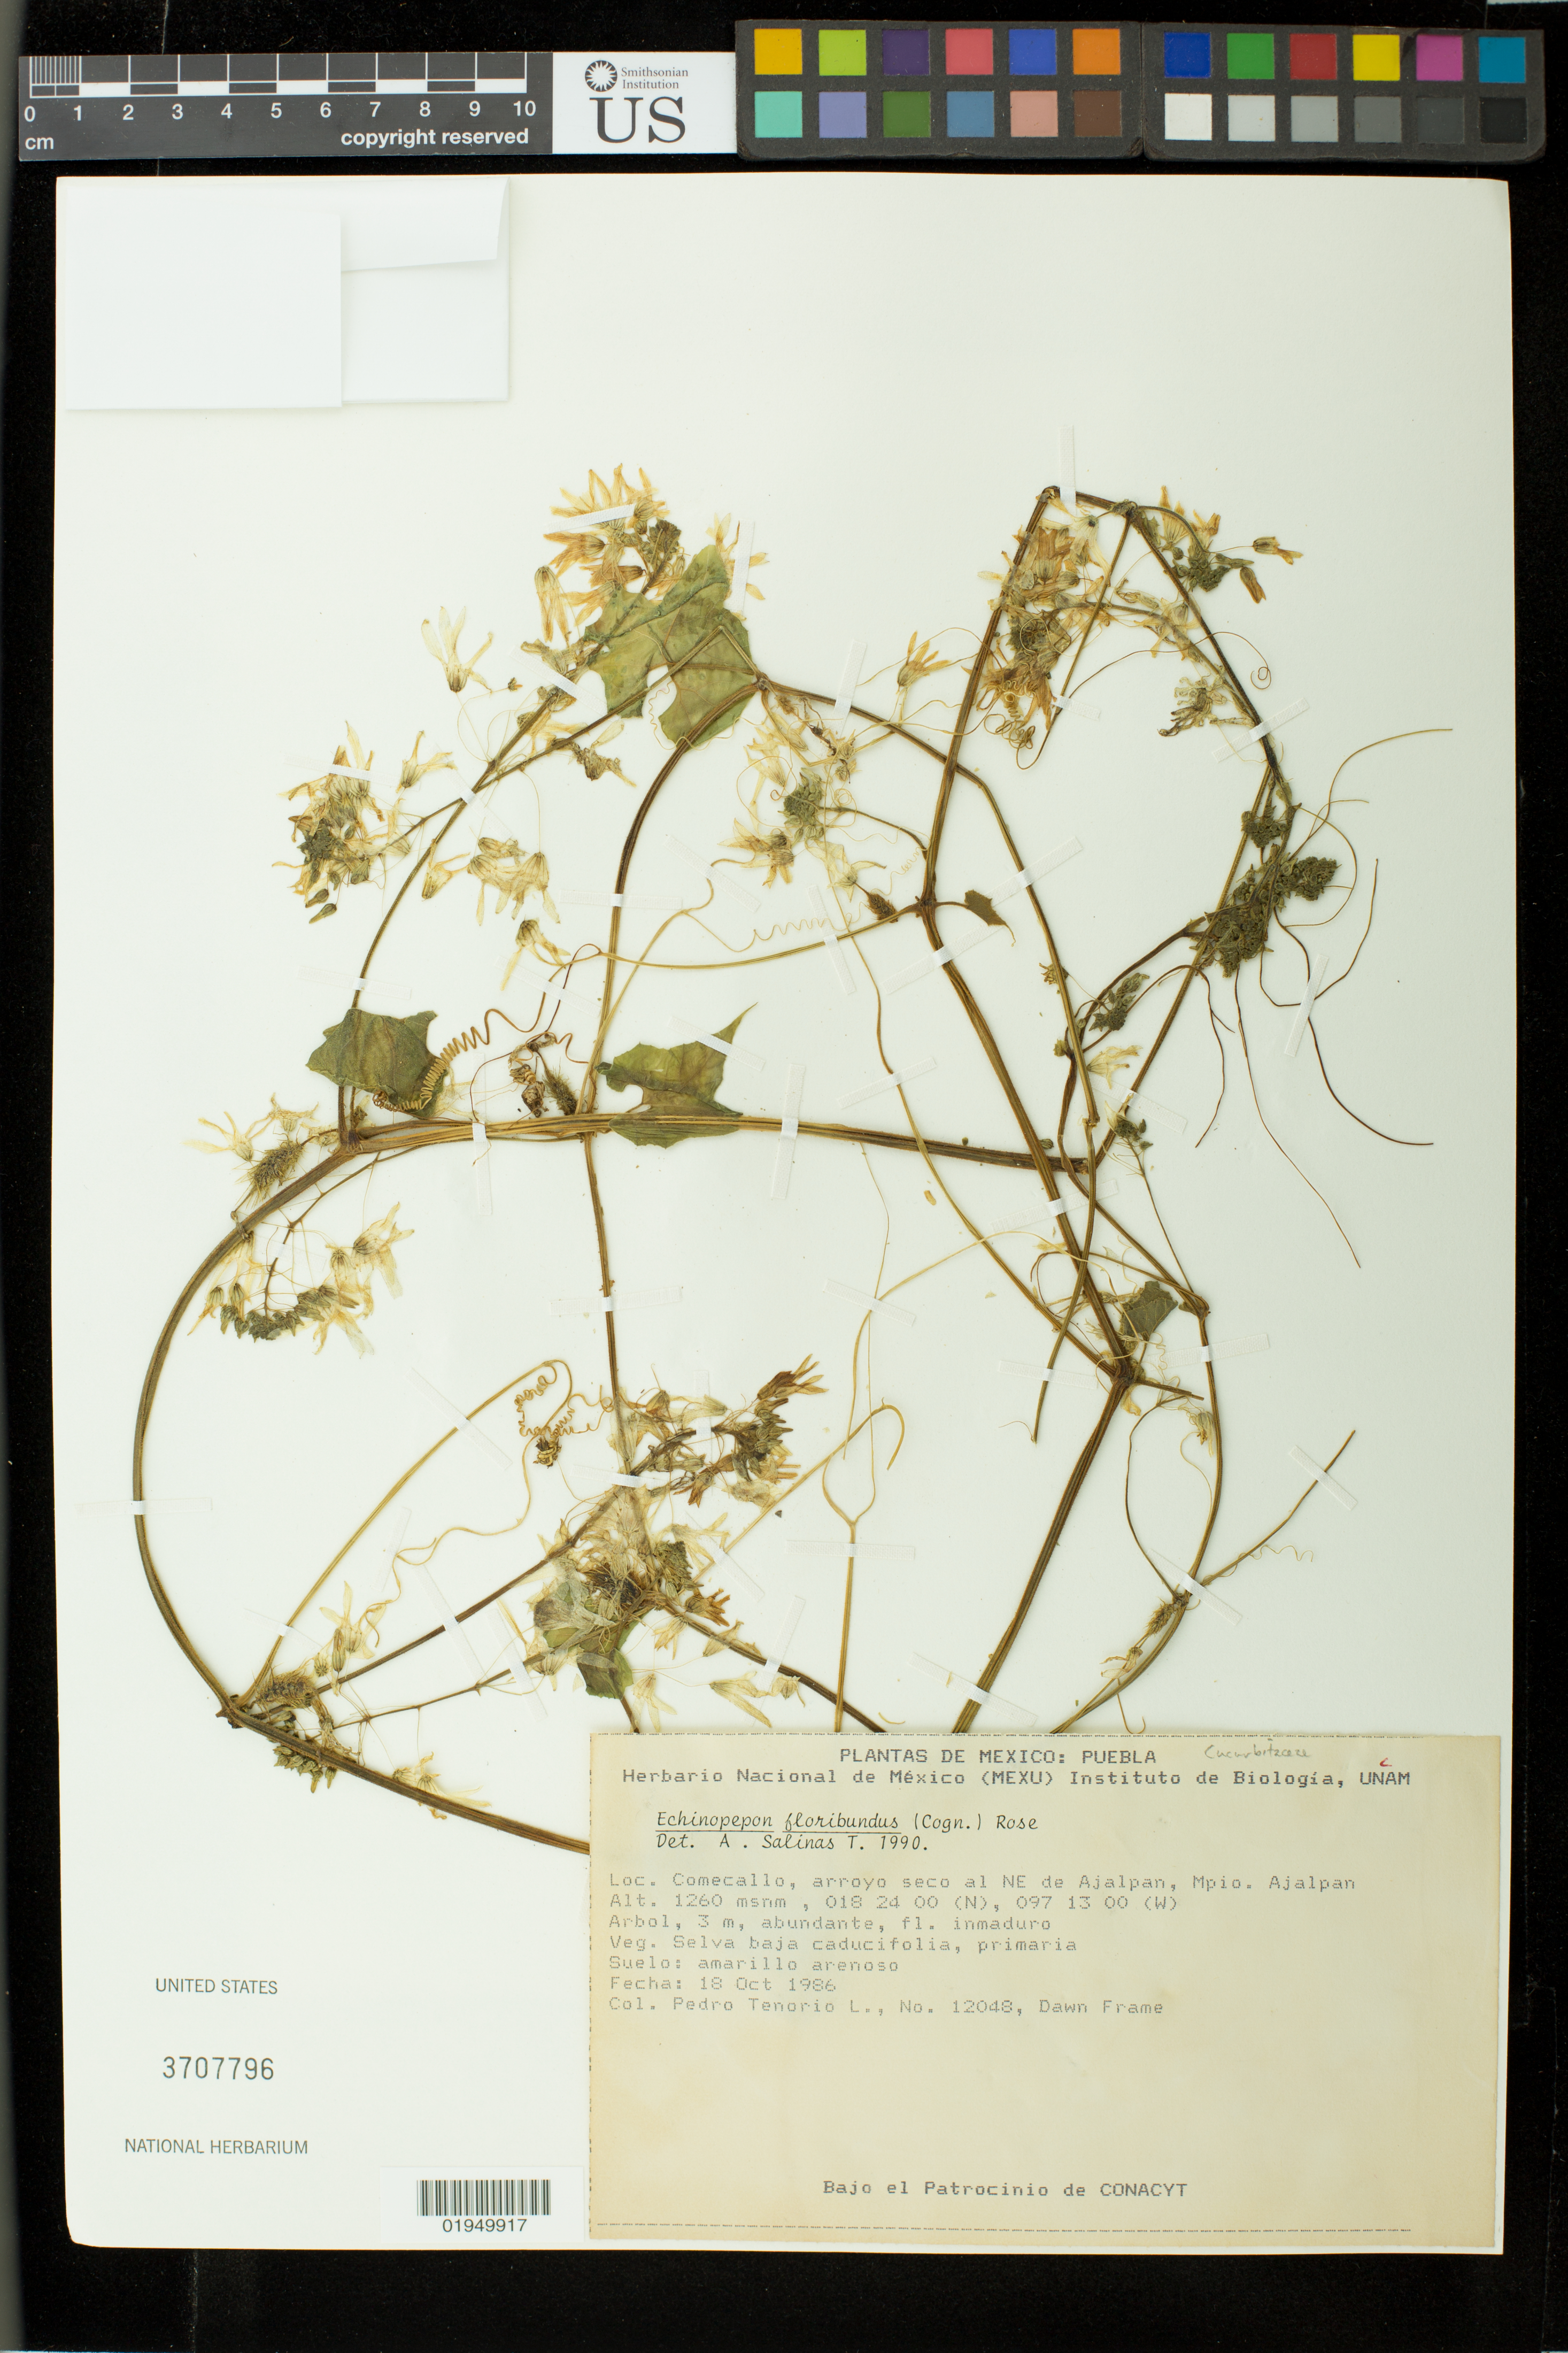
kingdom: Plantae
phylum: Tracheophyta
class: Magnoliopsida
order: Cucurbitales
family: Cucurbitaceae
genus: Echinopepon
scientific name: Echinopepon floribundus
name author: (Cogn.) Rose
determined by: Salinas T., A.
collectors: P. Tenorio L. & D. Frame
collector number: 12048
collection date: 1986-10-18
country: Mexico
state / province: Puebla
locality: Comecallo, arroyo seco al NE de Ajalpan, Mpio. Ajalpan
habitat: Selva baja caducifolia, primaria. Suelo: amarillo arenoso.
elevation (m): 1260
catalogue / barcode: US 3707796